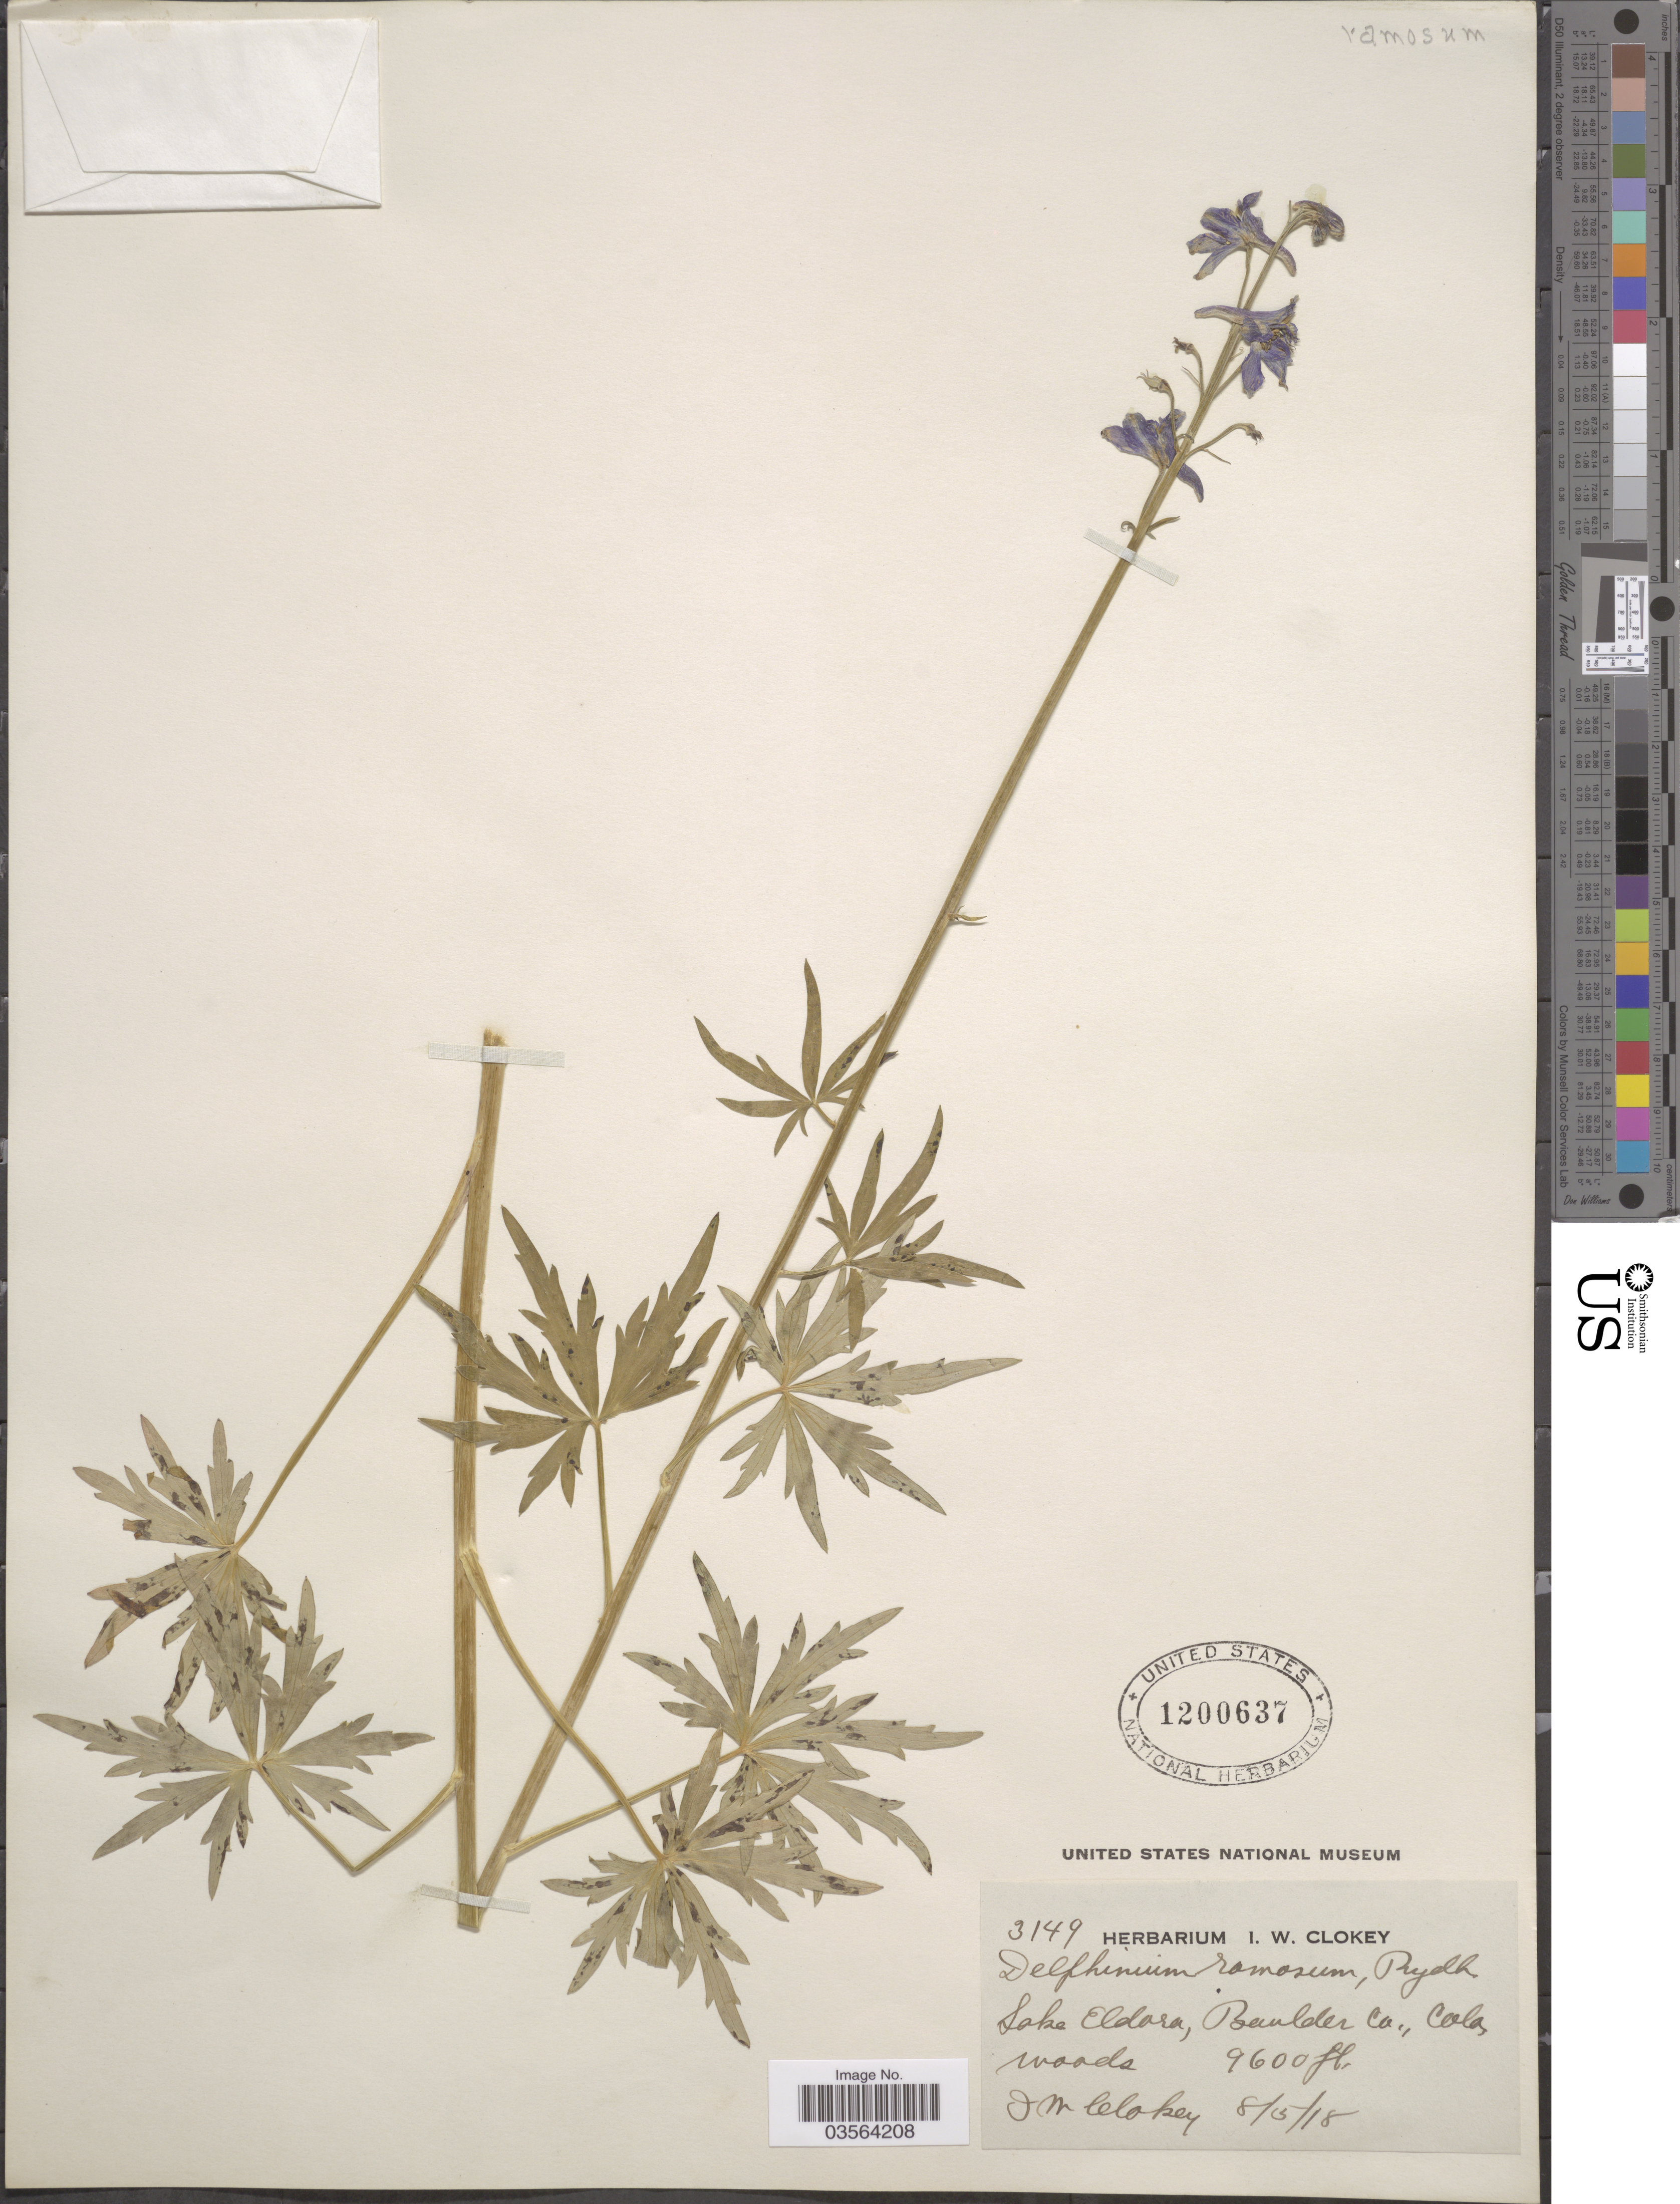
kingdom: Plantae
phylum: Tracheophyta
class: Magnoliopsida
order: Ranunculales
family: Ranunculaceae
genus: Delphinium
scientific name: Delphinium ramosum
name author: Rydb.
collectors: J. Clokey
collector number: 3149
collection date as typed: Transcribed d/m/y: 5/8/18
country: United States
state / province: Colorado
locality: Lake Eldora, Boulder Co.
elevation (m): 2926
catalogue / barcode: US 1200637